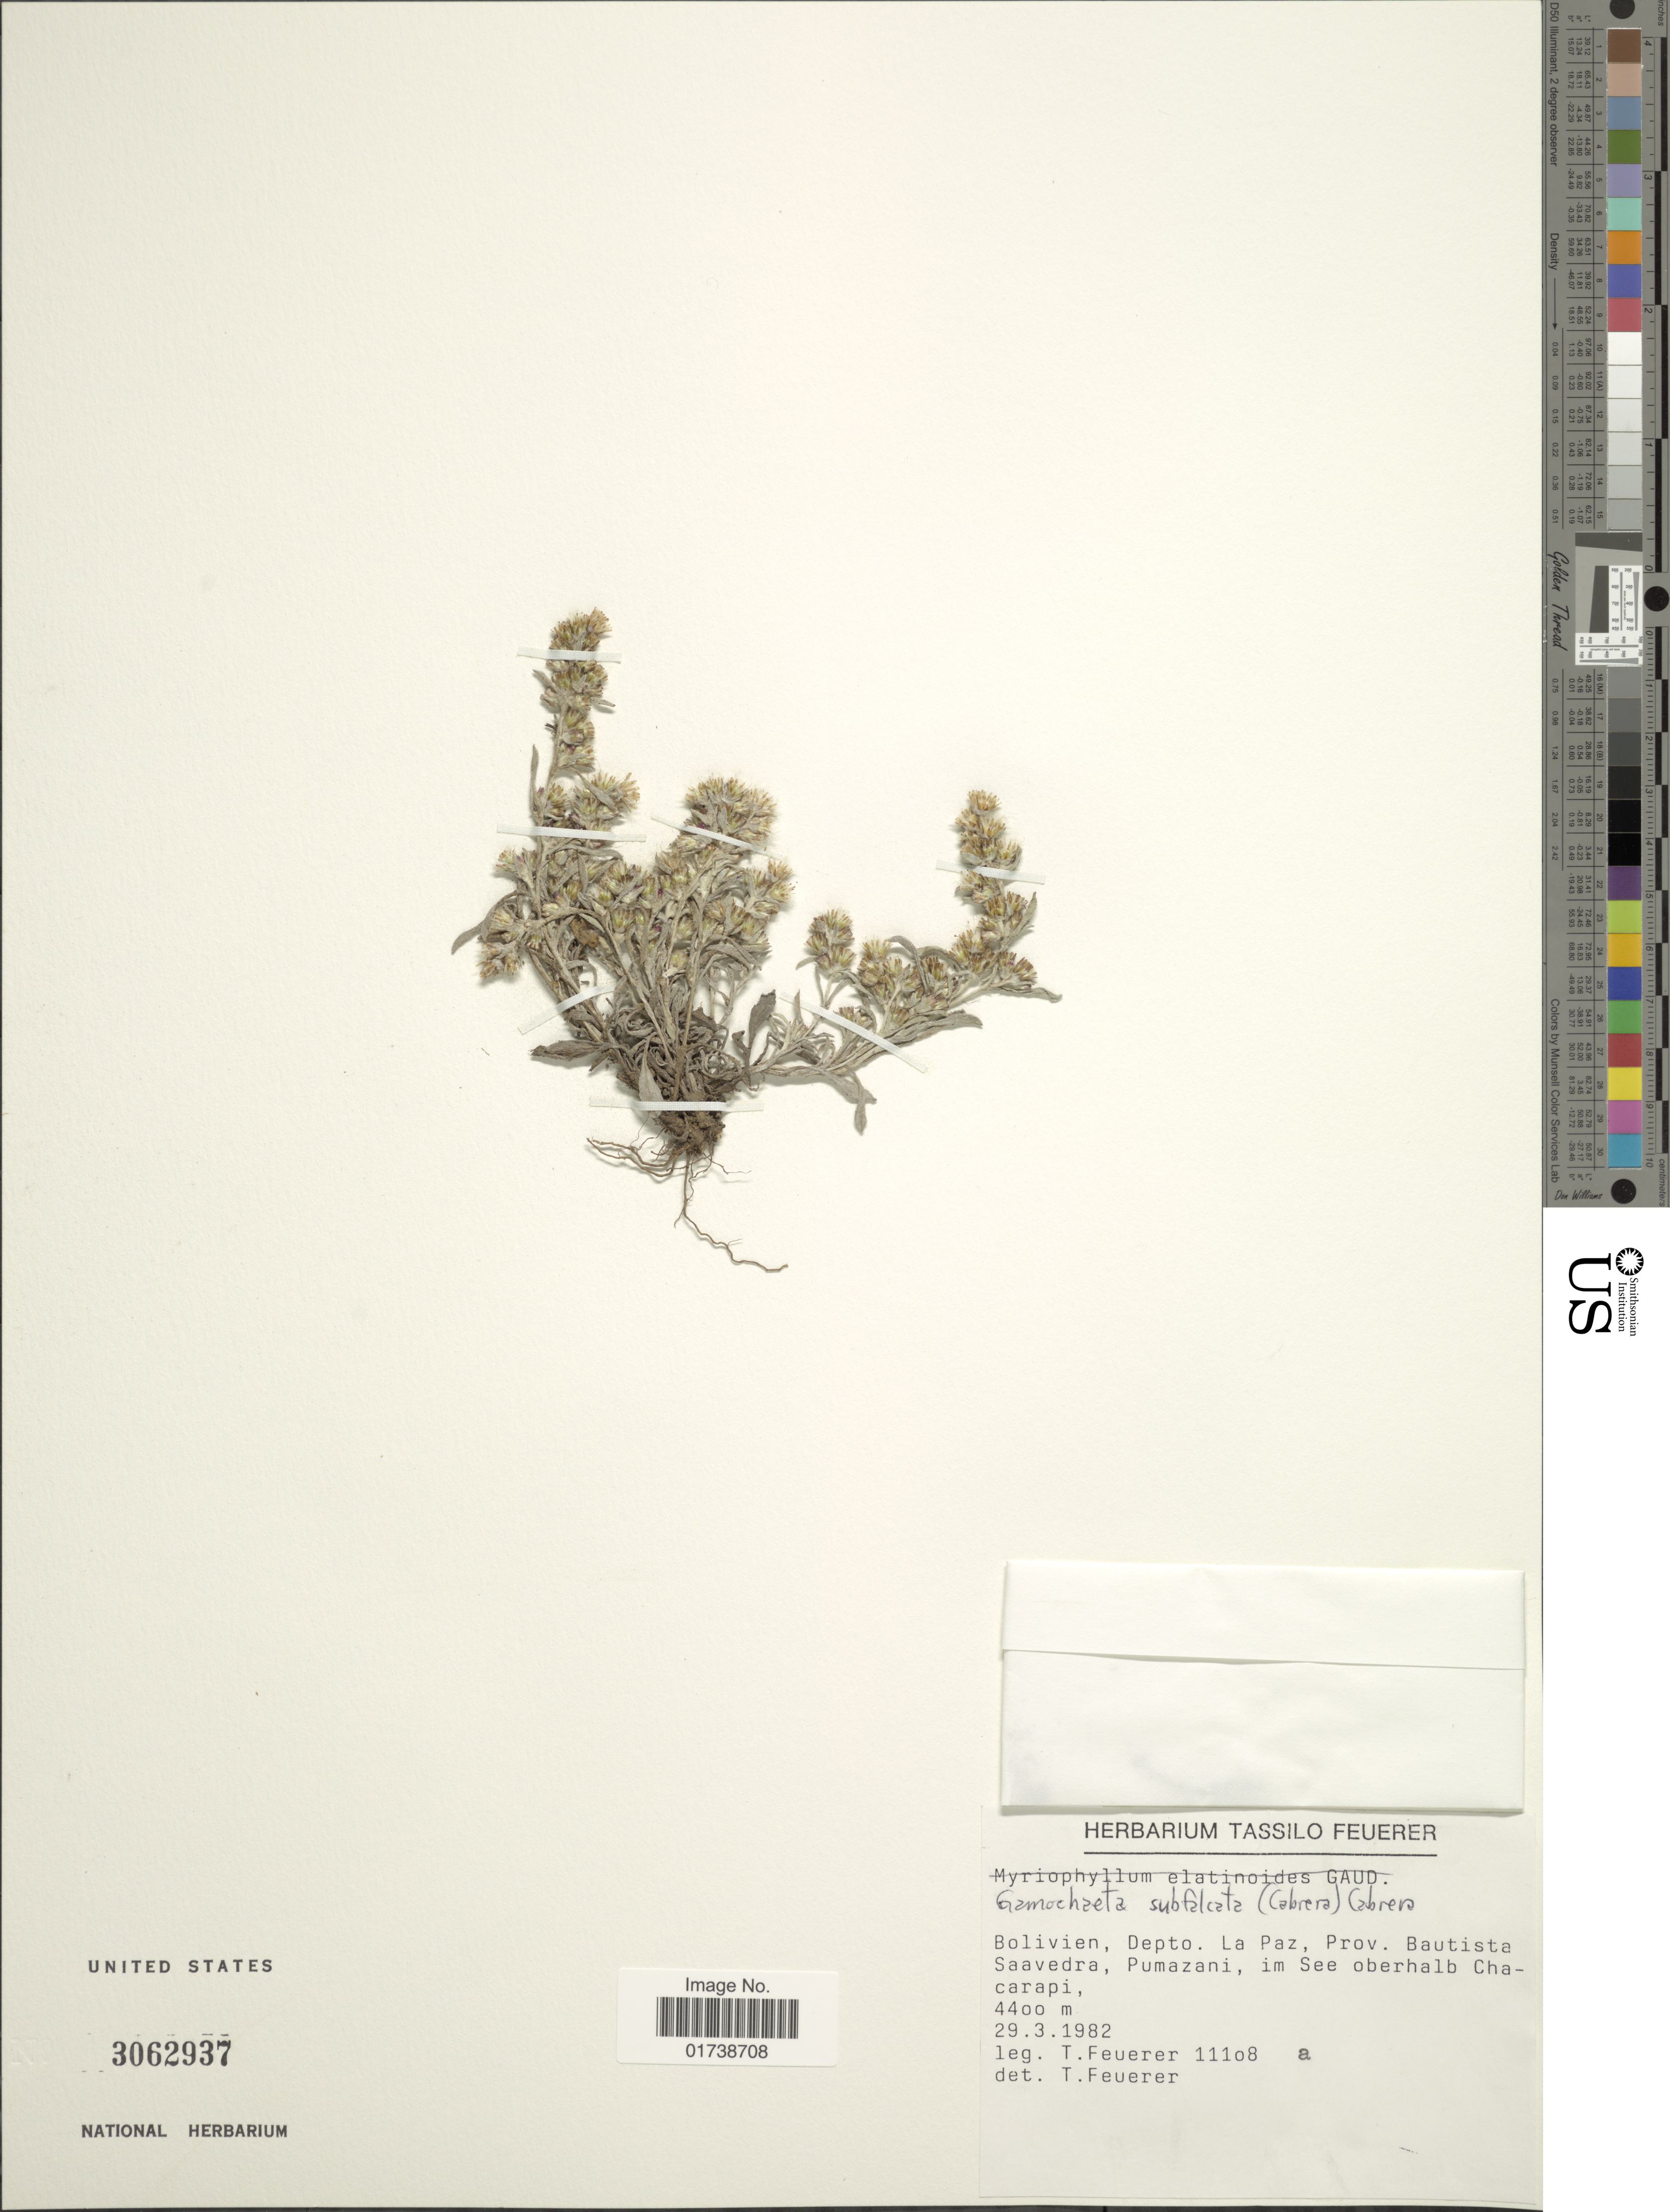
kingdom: Plantae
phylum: Tracheophyta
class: Magnoliopsida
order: Asterales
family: Asteraceae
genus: Gamochaeta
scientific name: Gamochaeta subfalcata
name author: (Cabrera) Cabrera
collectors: T. Feuerer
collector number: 11108a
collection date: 1982-03-29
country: Bolivia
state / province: La Paz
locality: Bolivien, Prov. Bautista Saavedra, Pumazani, im See oberhalb Chacarapi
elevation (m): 4400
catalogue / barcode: US 3062937